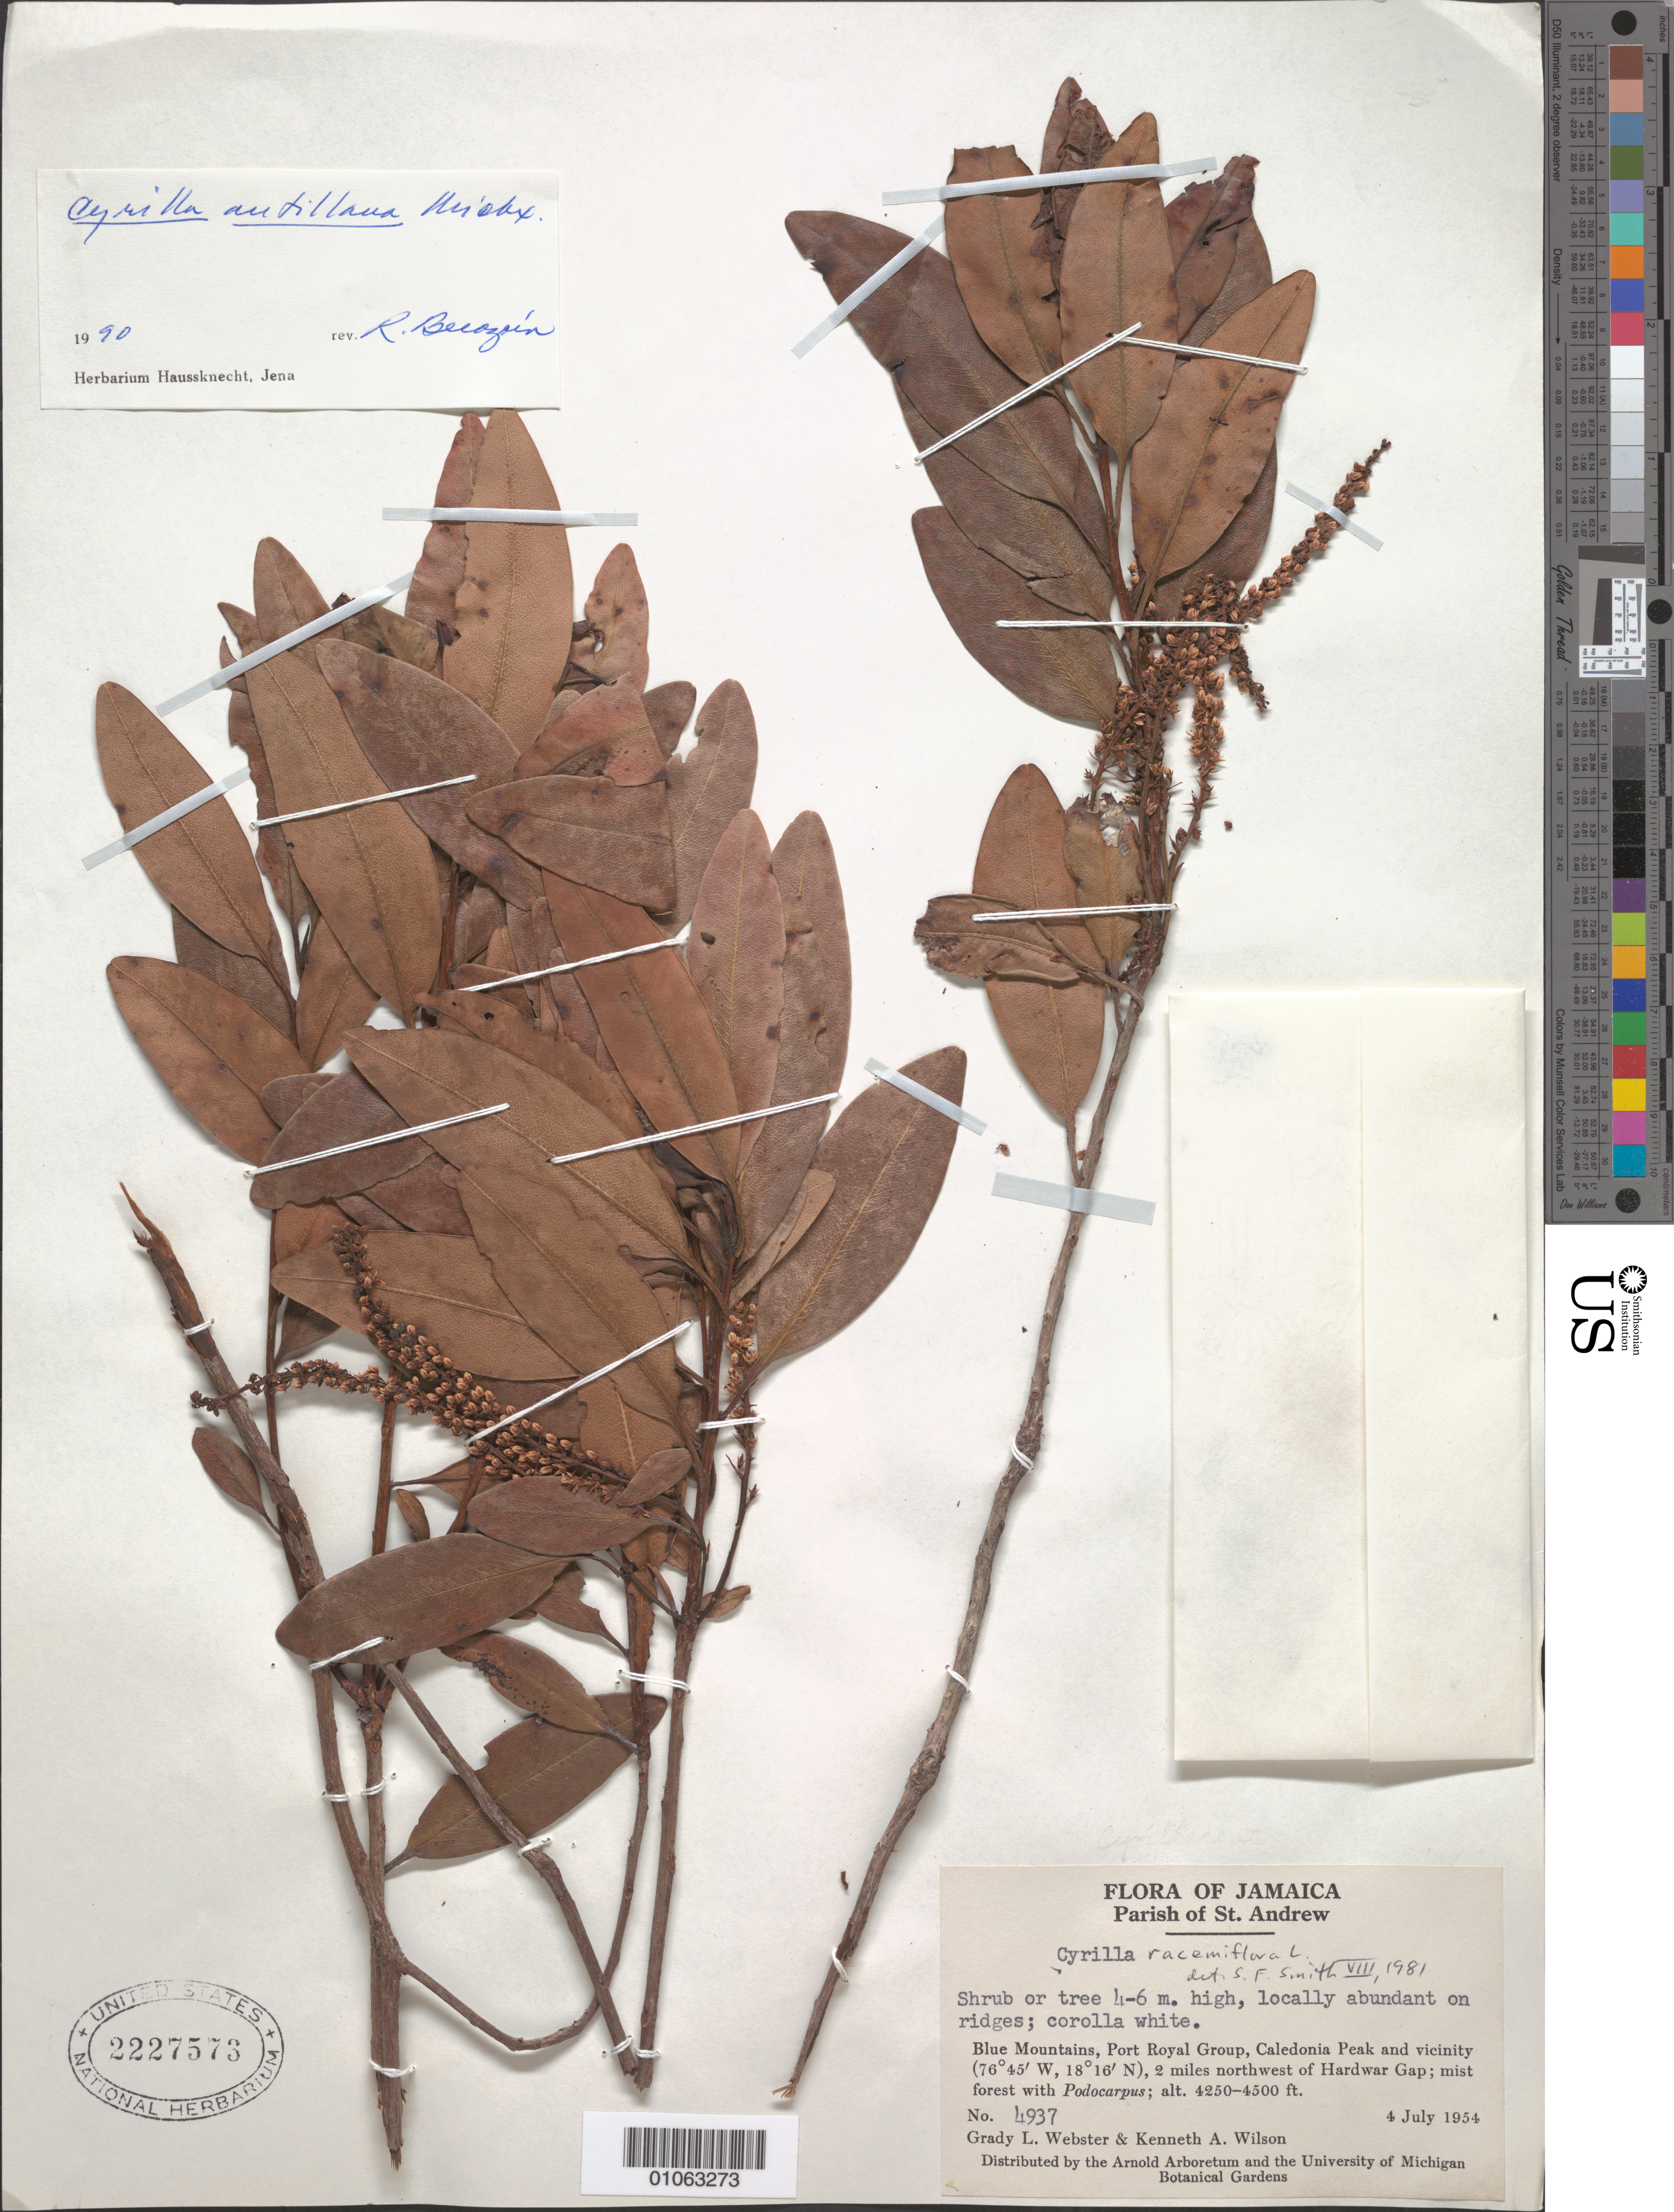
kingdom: Plantae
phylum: Tracheophyta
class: Magnoliopsida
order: Ericales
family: Cyrillaceae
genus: Cyrilla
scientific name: Cyrilla racemiflora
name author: L.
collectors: G. L. Webster & -- Wilson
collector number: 4937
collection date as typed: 04 Jul 1954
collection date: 1954-07-04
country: Jamaica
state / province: Saint Andrew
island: Jamaica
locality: Blue mountains. Prot royal group, Caledonia peak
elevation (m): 1295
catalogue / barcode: US 2227573